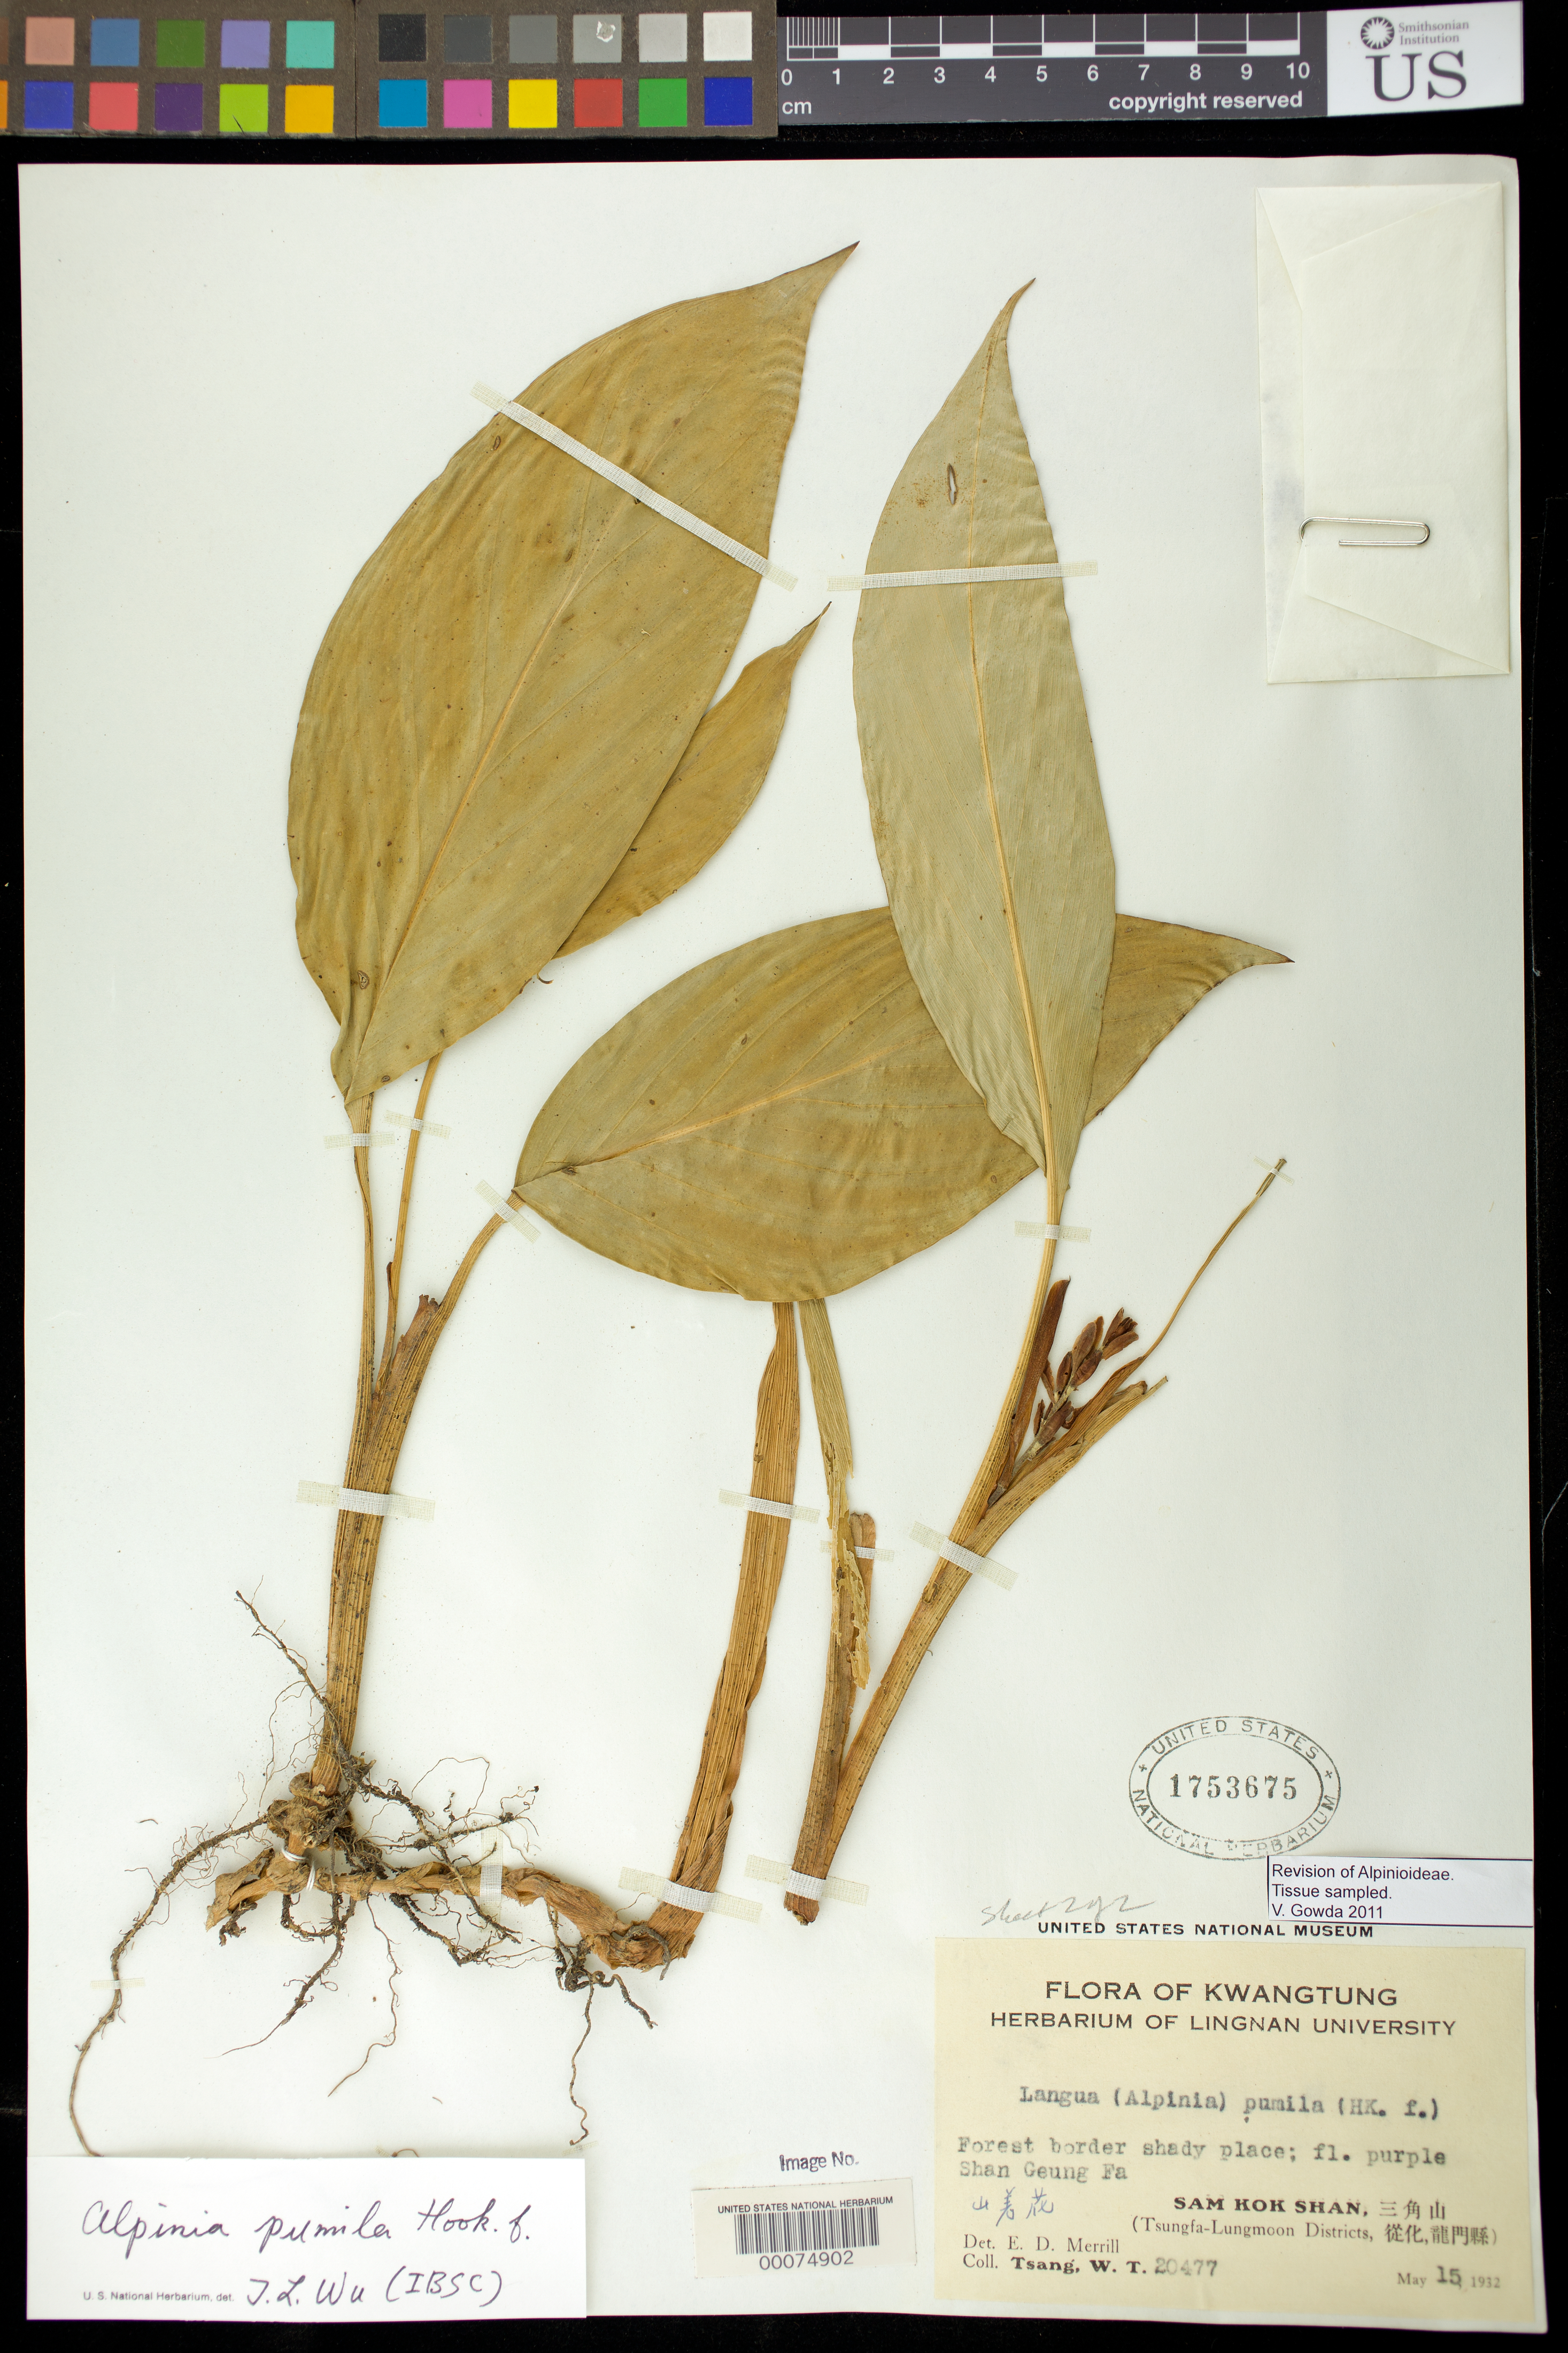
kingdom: Plantae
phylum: Tracheophyta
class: Liliopsida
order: Zingiberales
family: Zingiberaceae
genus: Alpinia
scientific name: Alpinia pumila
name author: Hook. f.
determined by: Wu, Te-Ling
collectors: W. T. Tsang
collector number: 20477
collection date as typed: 15 May 1932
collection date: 1932-05-15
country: China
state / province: Guangdong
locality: Sam kok shan, tsungfa-lungmoon districts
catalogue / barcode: US 1753675